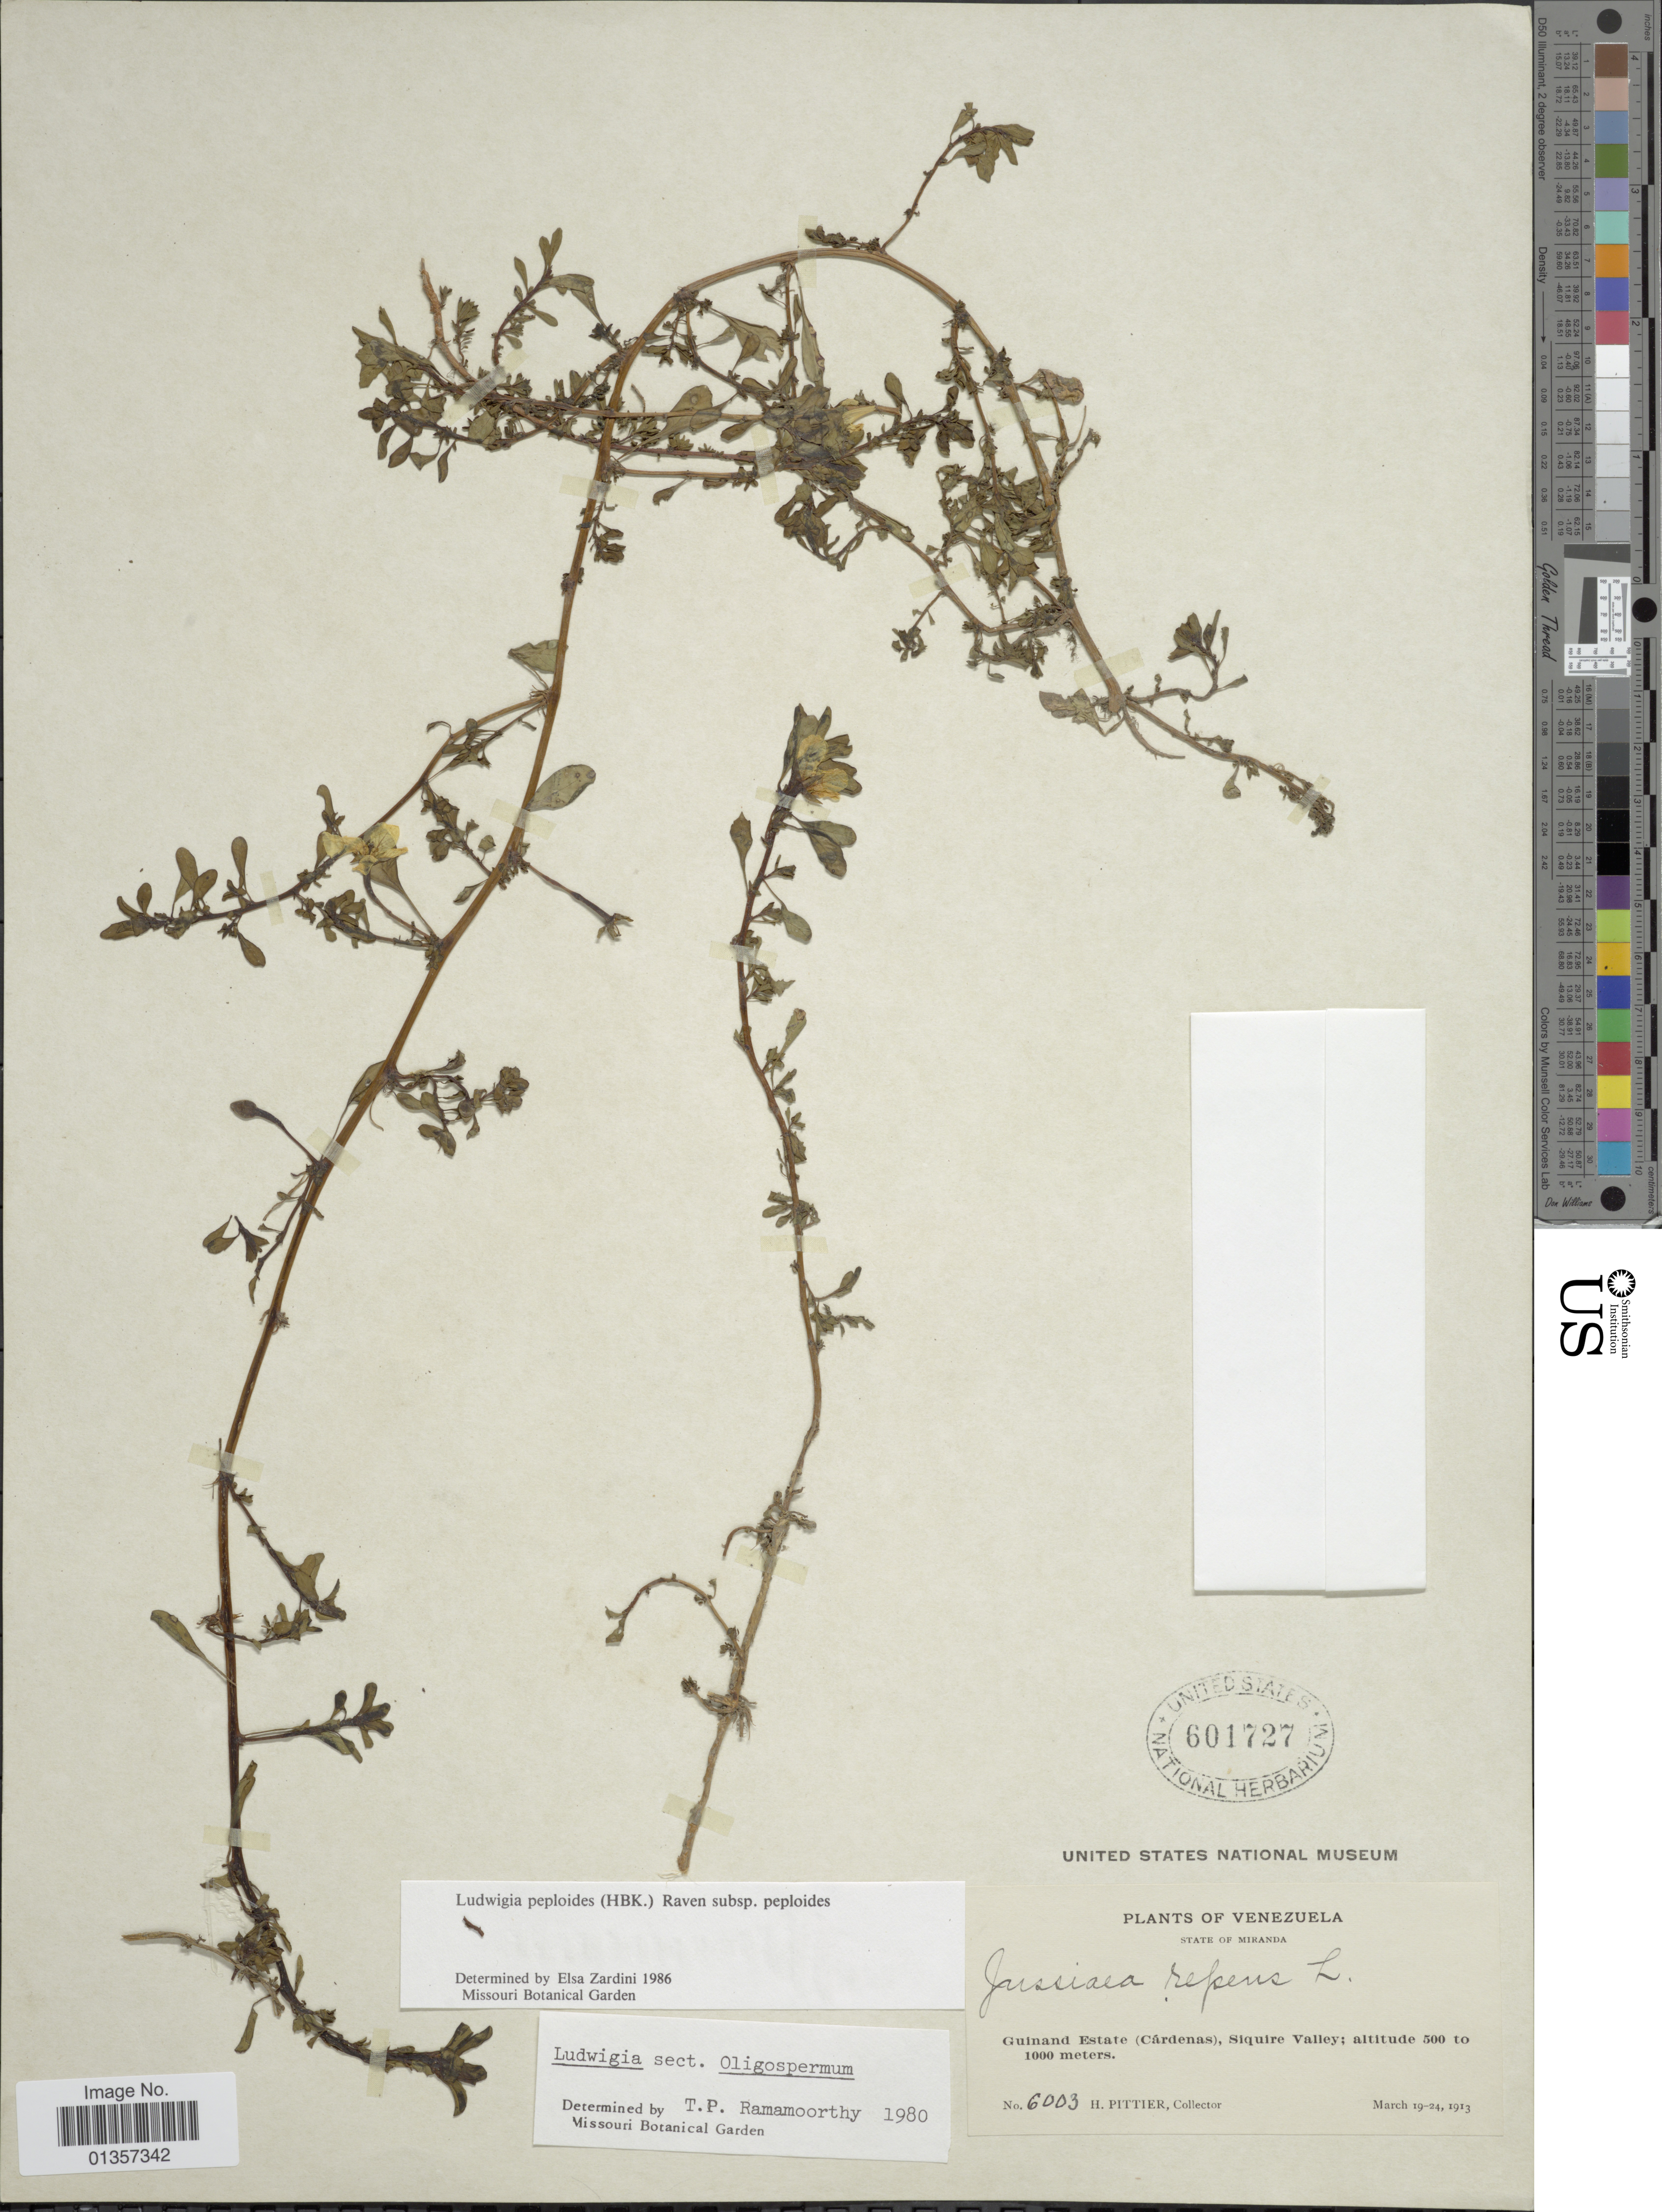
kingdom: Plantae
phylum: Tracheophyta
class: Magnoliopsida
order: Myrtales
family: Onagraceae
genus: Ludwigia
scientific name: Ludwigia peploides subsp. peploides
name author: (Kunth) P.H. Raven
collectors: H. F. Pittier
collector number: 6003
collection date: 1913-03-19/1913-03-24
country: Venezuela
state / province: Miranda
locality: Guinand Estate (Cárdenas), Siquire Valley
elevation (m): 500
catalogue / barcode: US 601727